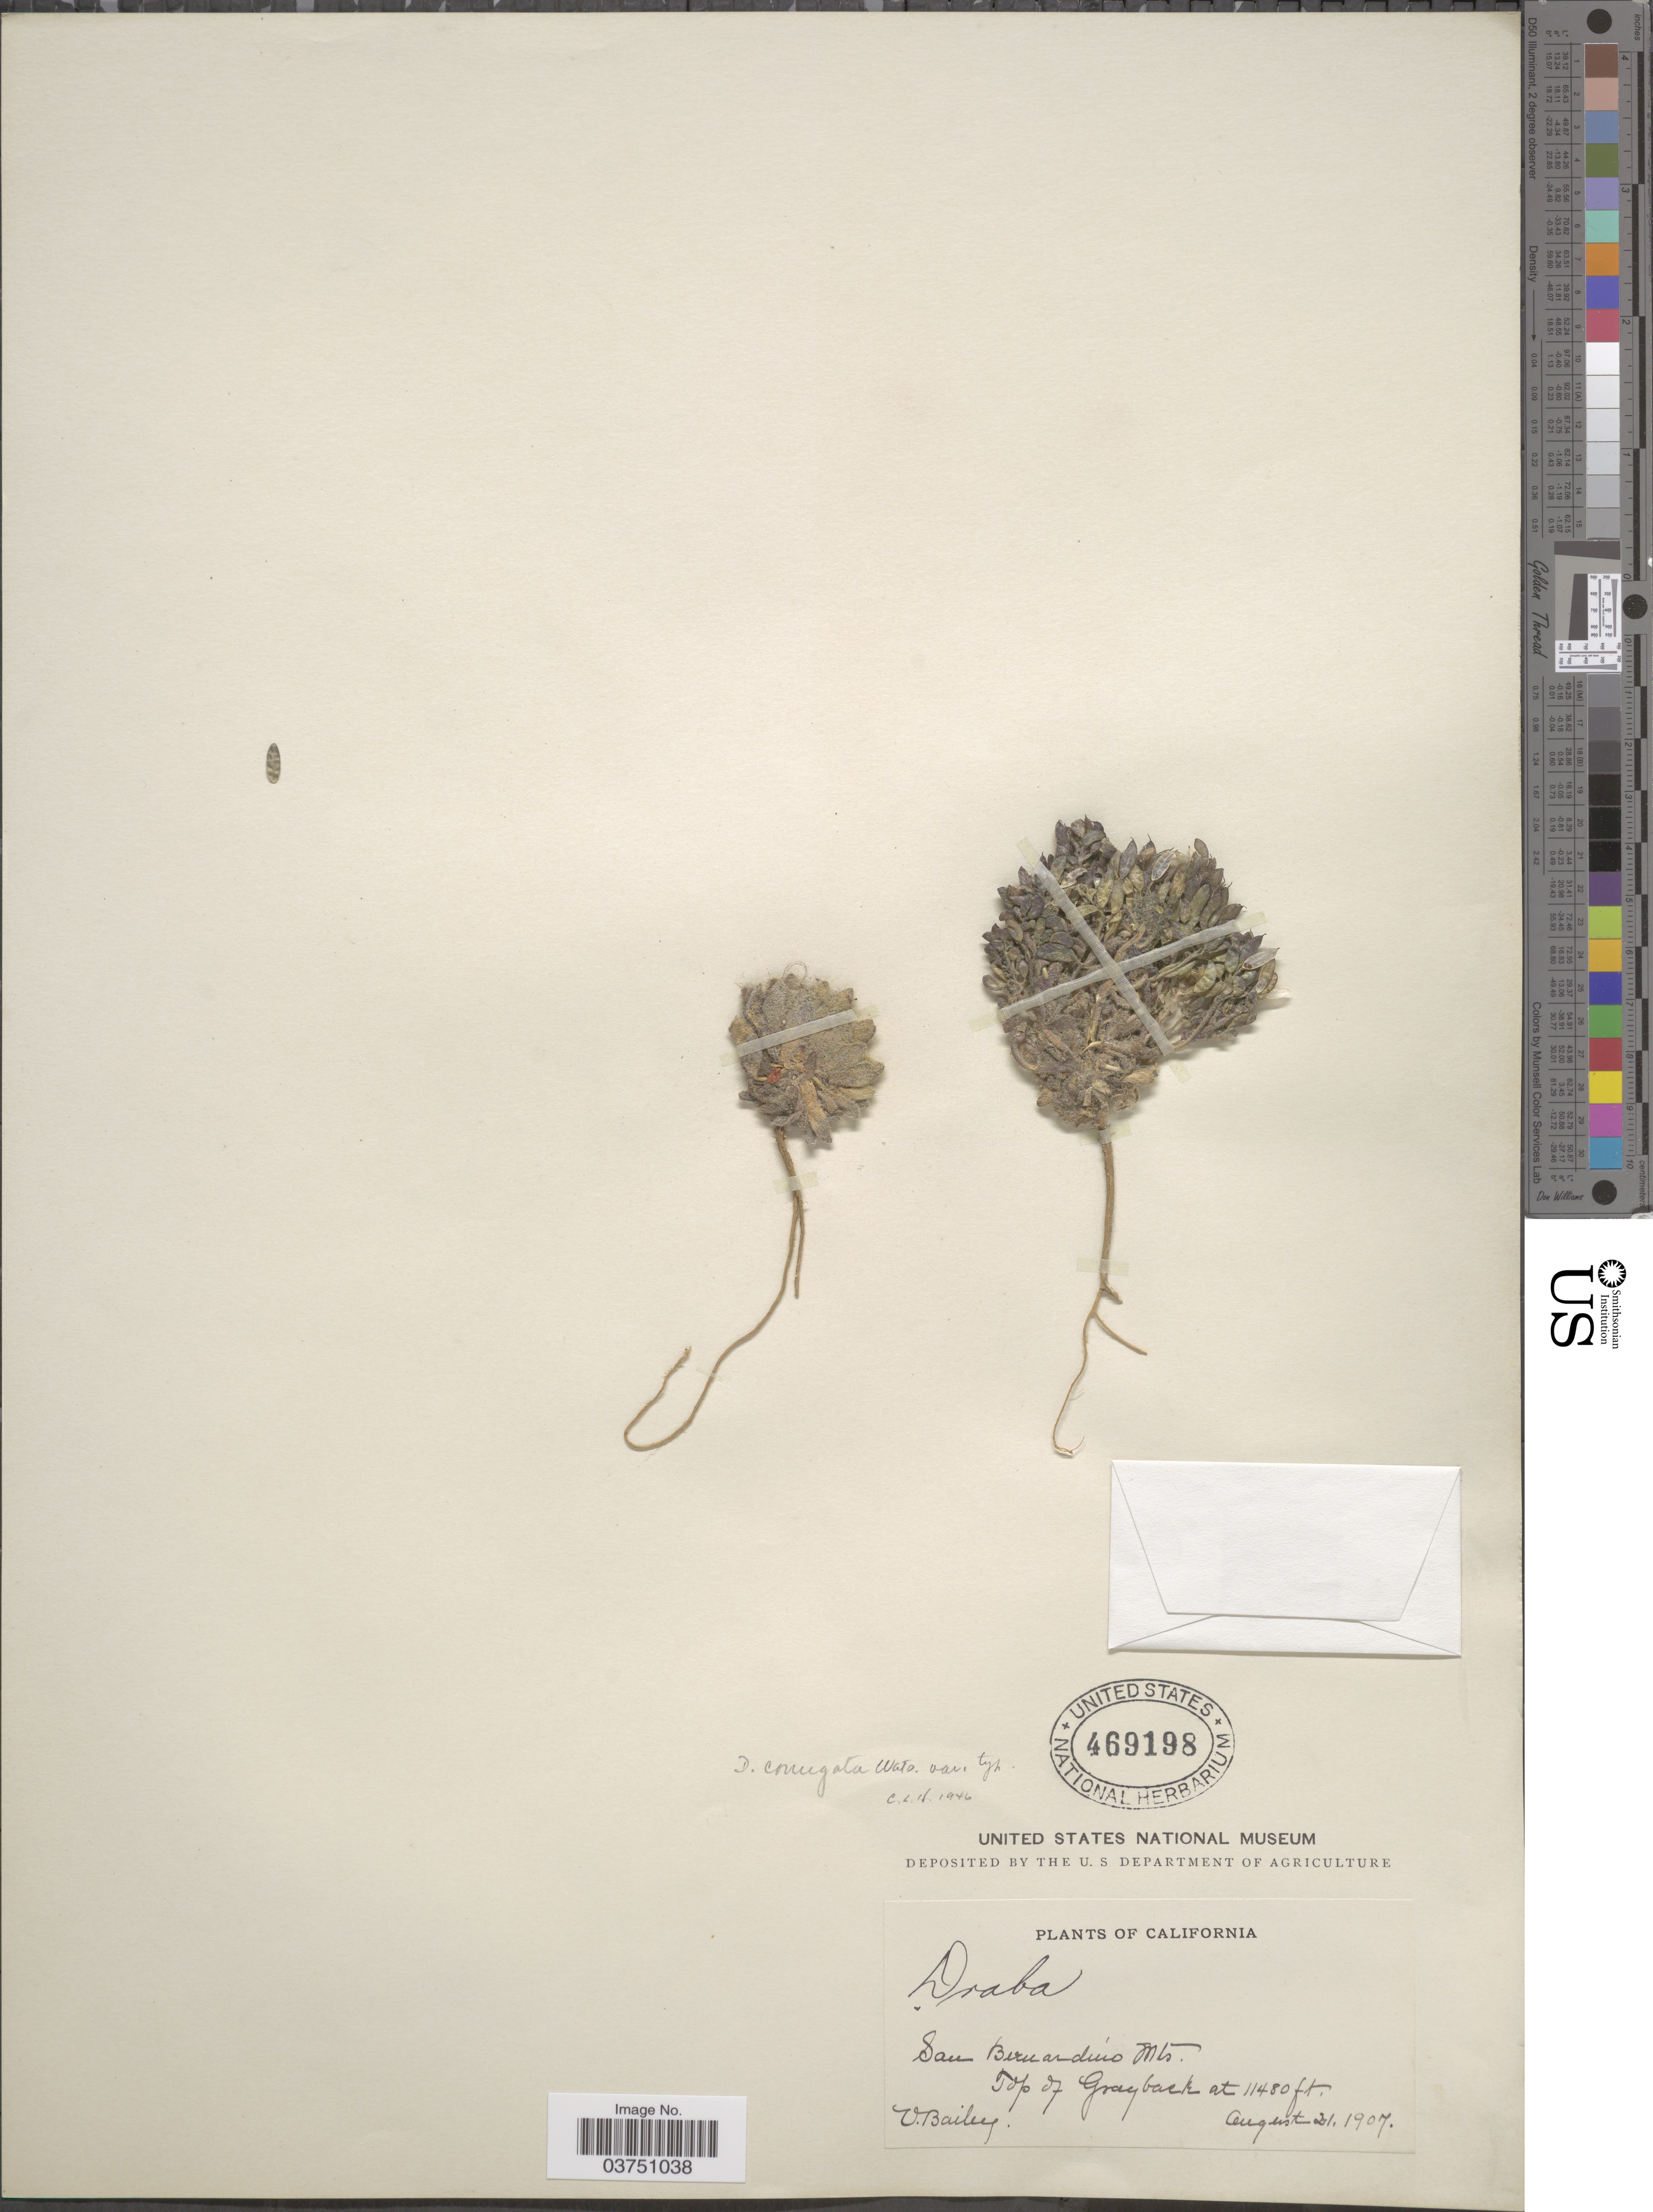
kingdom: Plantae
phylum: Tracheophyta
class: Magnoliopsida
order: Brassicales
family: Brassicaceae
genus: Draba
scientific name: Draba corrugata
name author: S. Watson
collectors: V. L. Bailey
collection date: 1907-08-21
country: United States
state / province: California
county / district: San Bernardino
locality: San Bernardino Mts. Top of Grayback.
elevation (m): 3499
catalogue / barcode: US 469198